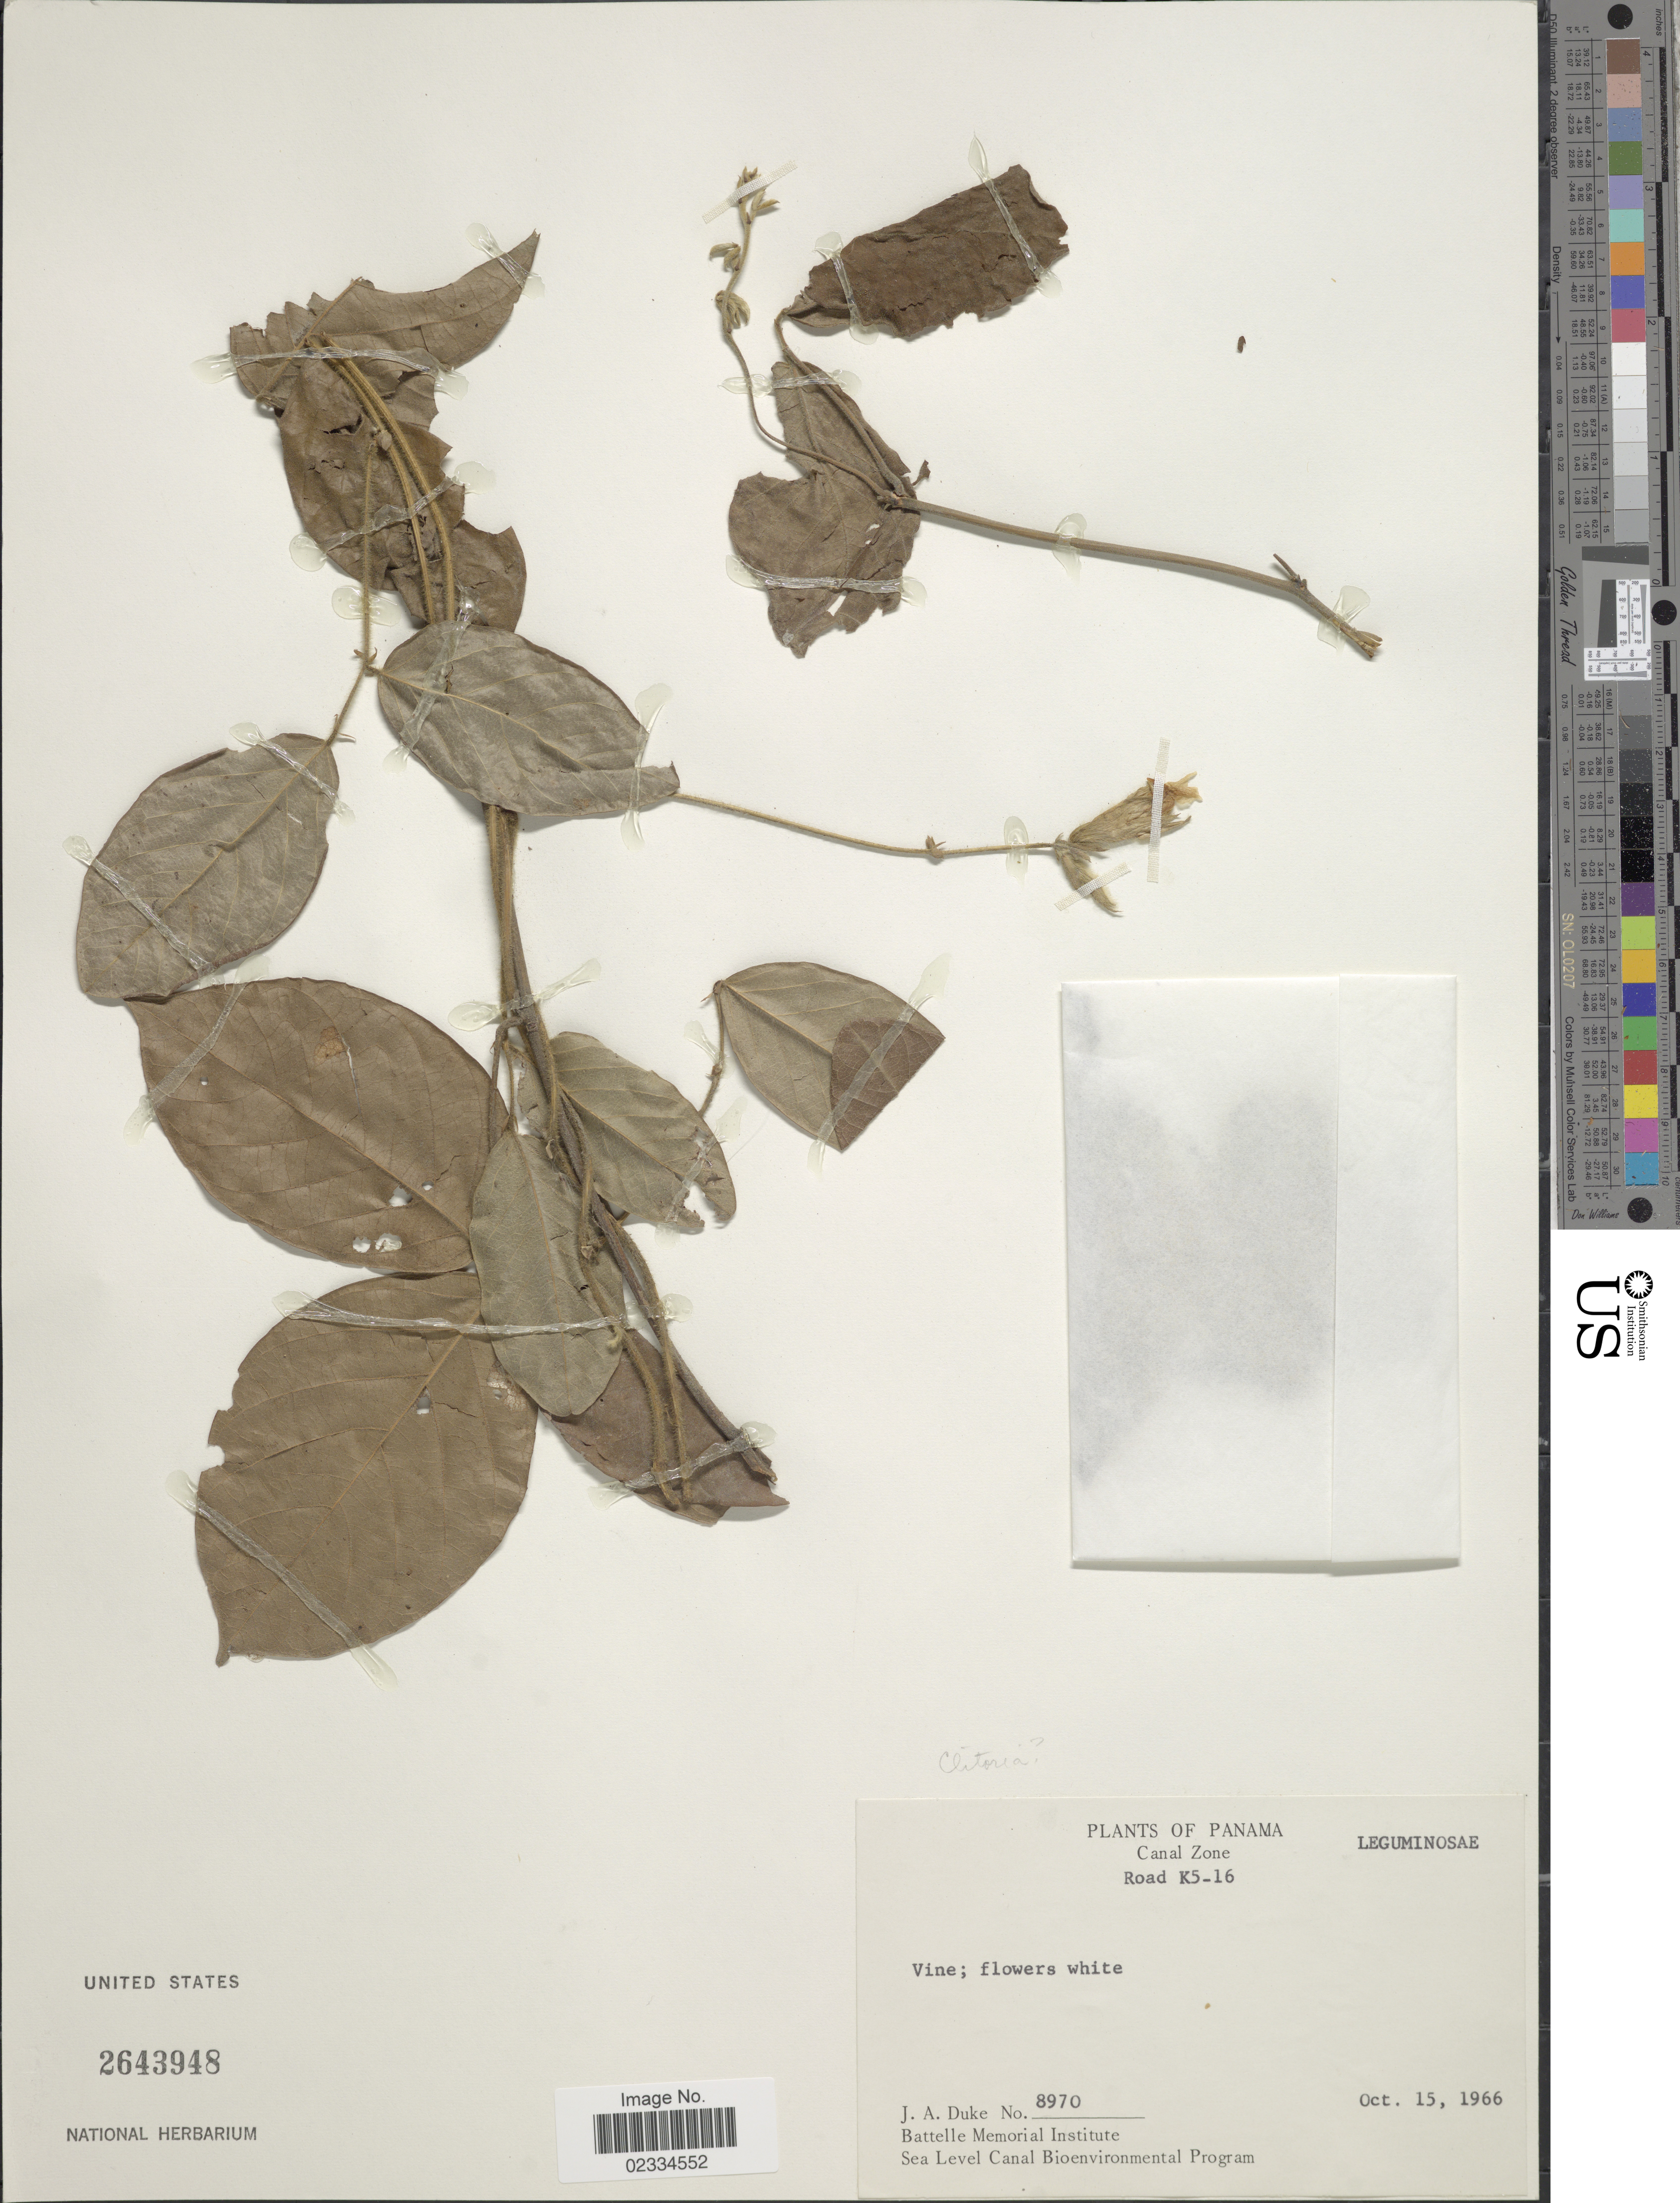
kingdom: Plantae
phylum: Tracheophyta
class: Magnoliopsida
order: Fabales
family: Fabaceae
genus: Clitoria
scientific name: Clitoria sp.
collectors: J. A. Duke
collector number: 8970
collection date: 1966-10-15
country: Panama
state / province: Colón / Panamá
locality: Canal Zone, Road K5-16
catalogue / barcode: US 2643948